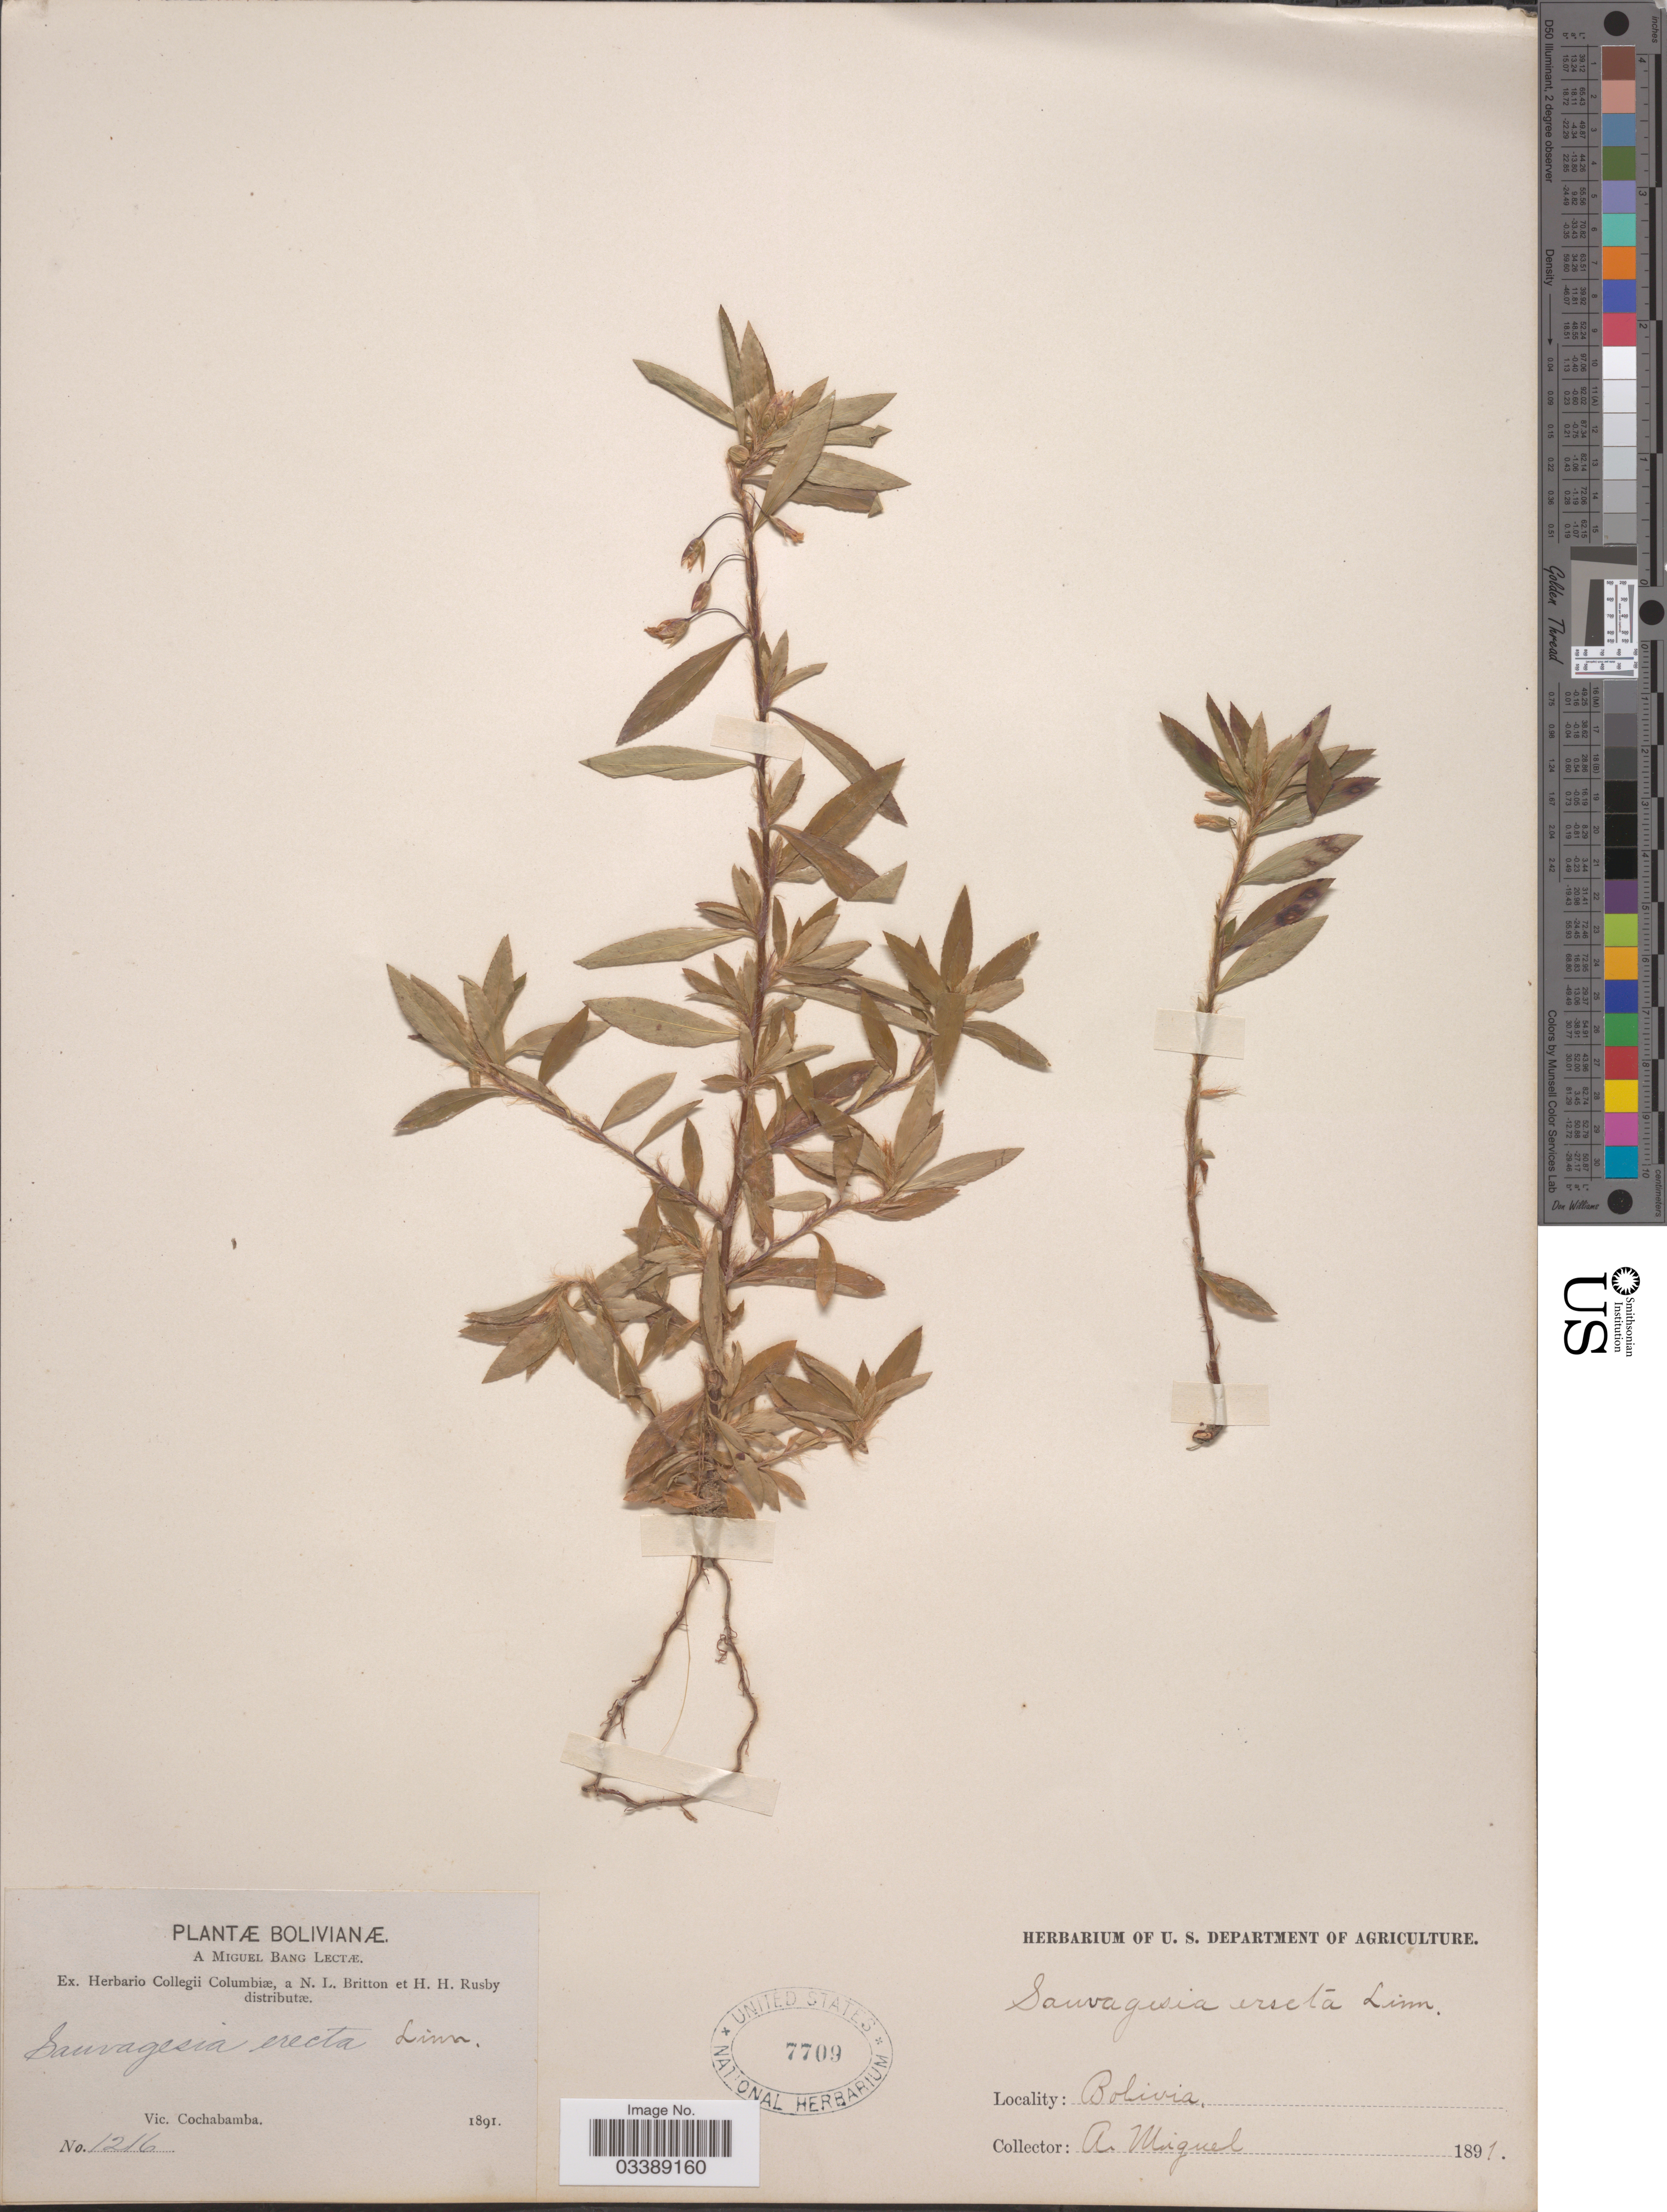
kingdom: Plantae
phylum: Tracheophyta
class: Magnoliopsida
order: Malpighiales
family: Ochnaceae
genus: Sauvagesia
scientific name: Sauvagesia erecta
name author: L.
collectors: M. Bang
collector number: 1216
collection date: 1891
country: Bolivia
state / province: Cochabamba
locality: Vic. Cochabamba.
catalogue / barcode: US 7709